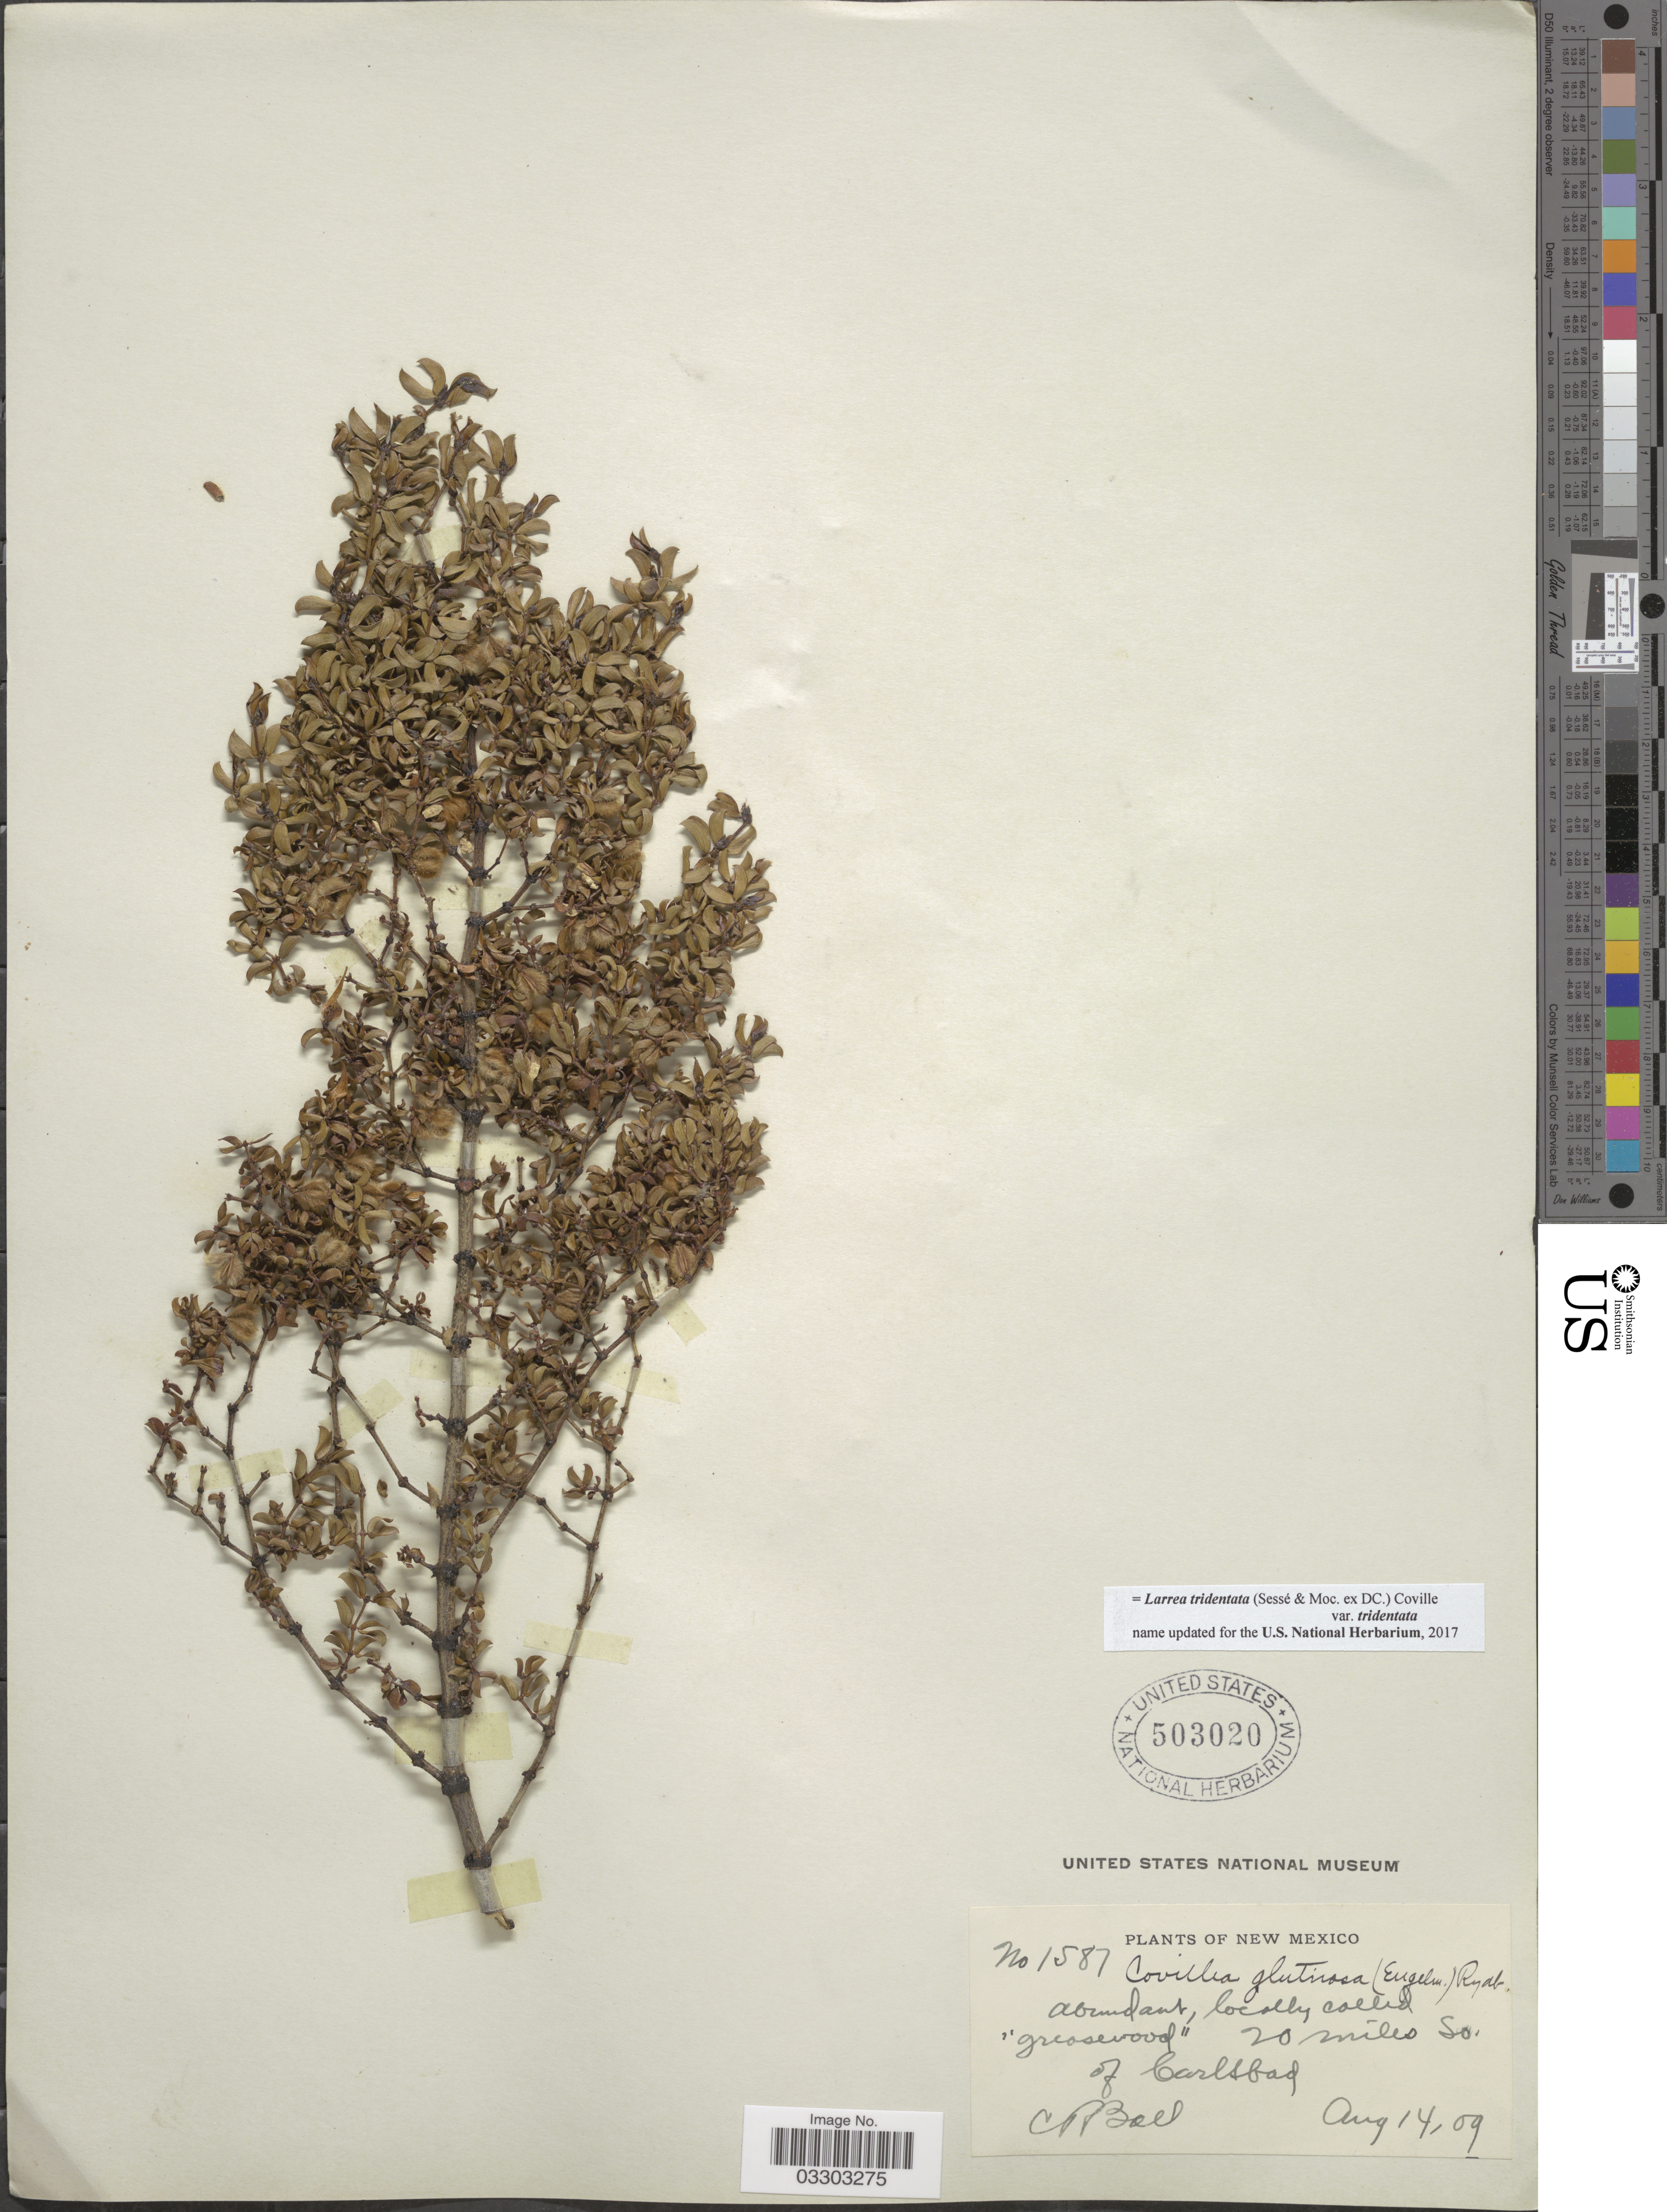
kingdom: Plantae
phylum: Tracheophyta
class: Magnoliopsida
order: Zygophyllales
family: Zygophyllaceae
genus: Larrea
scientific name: Larrea tridentata var. tridentata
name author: (Sessé & Moc. ex DC.) Coville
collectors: C. R. Ball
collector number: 1587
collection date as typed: Transcribed d/m/y: 14/8/9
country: United States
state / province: New Mexico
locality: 20 miles So. of Carlsbad.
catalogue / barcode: US 503020